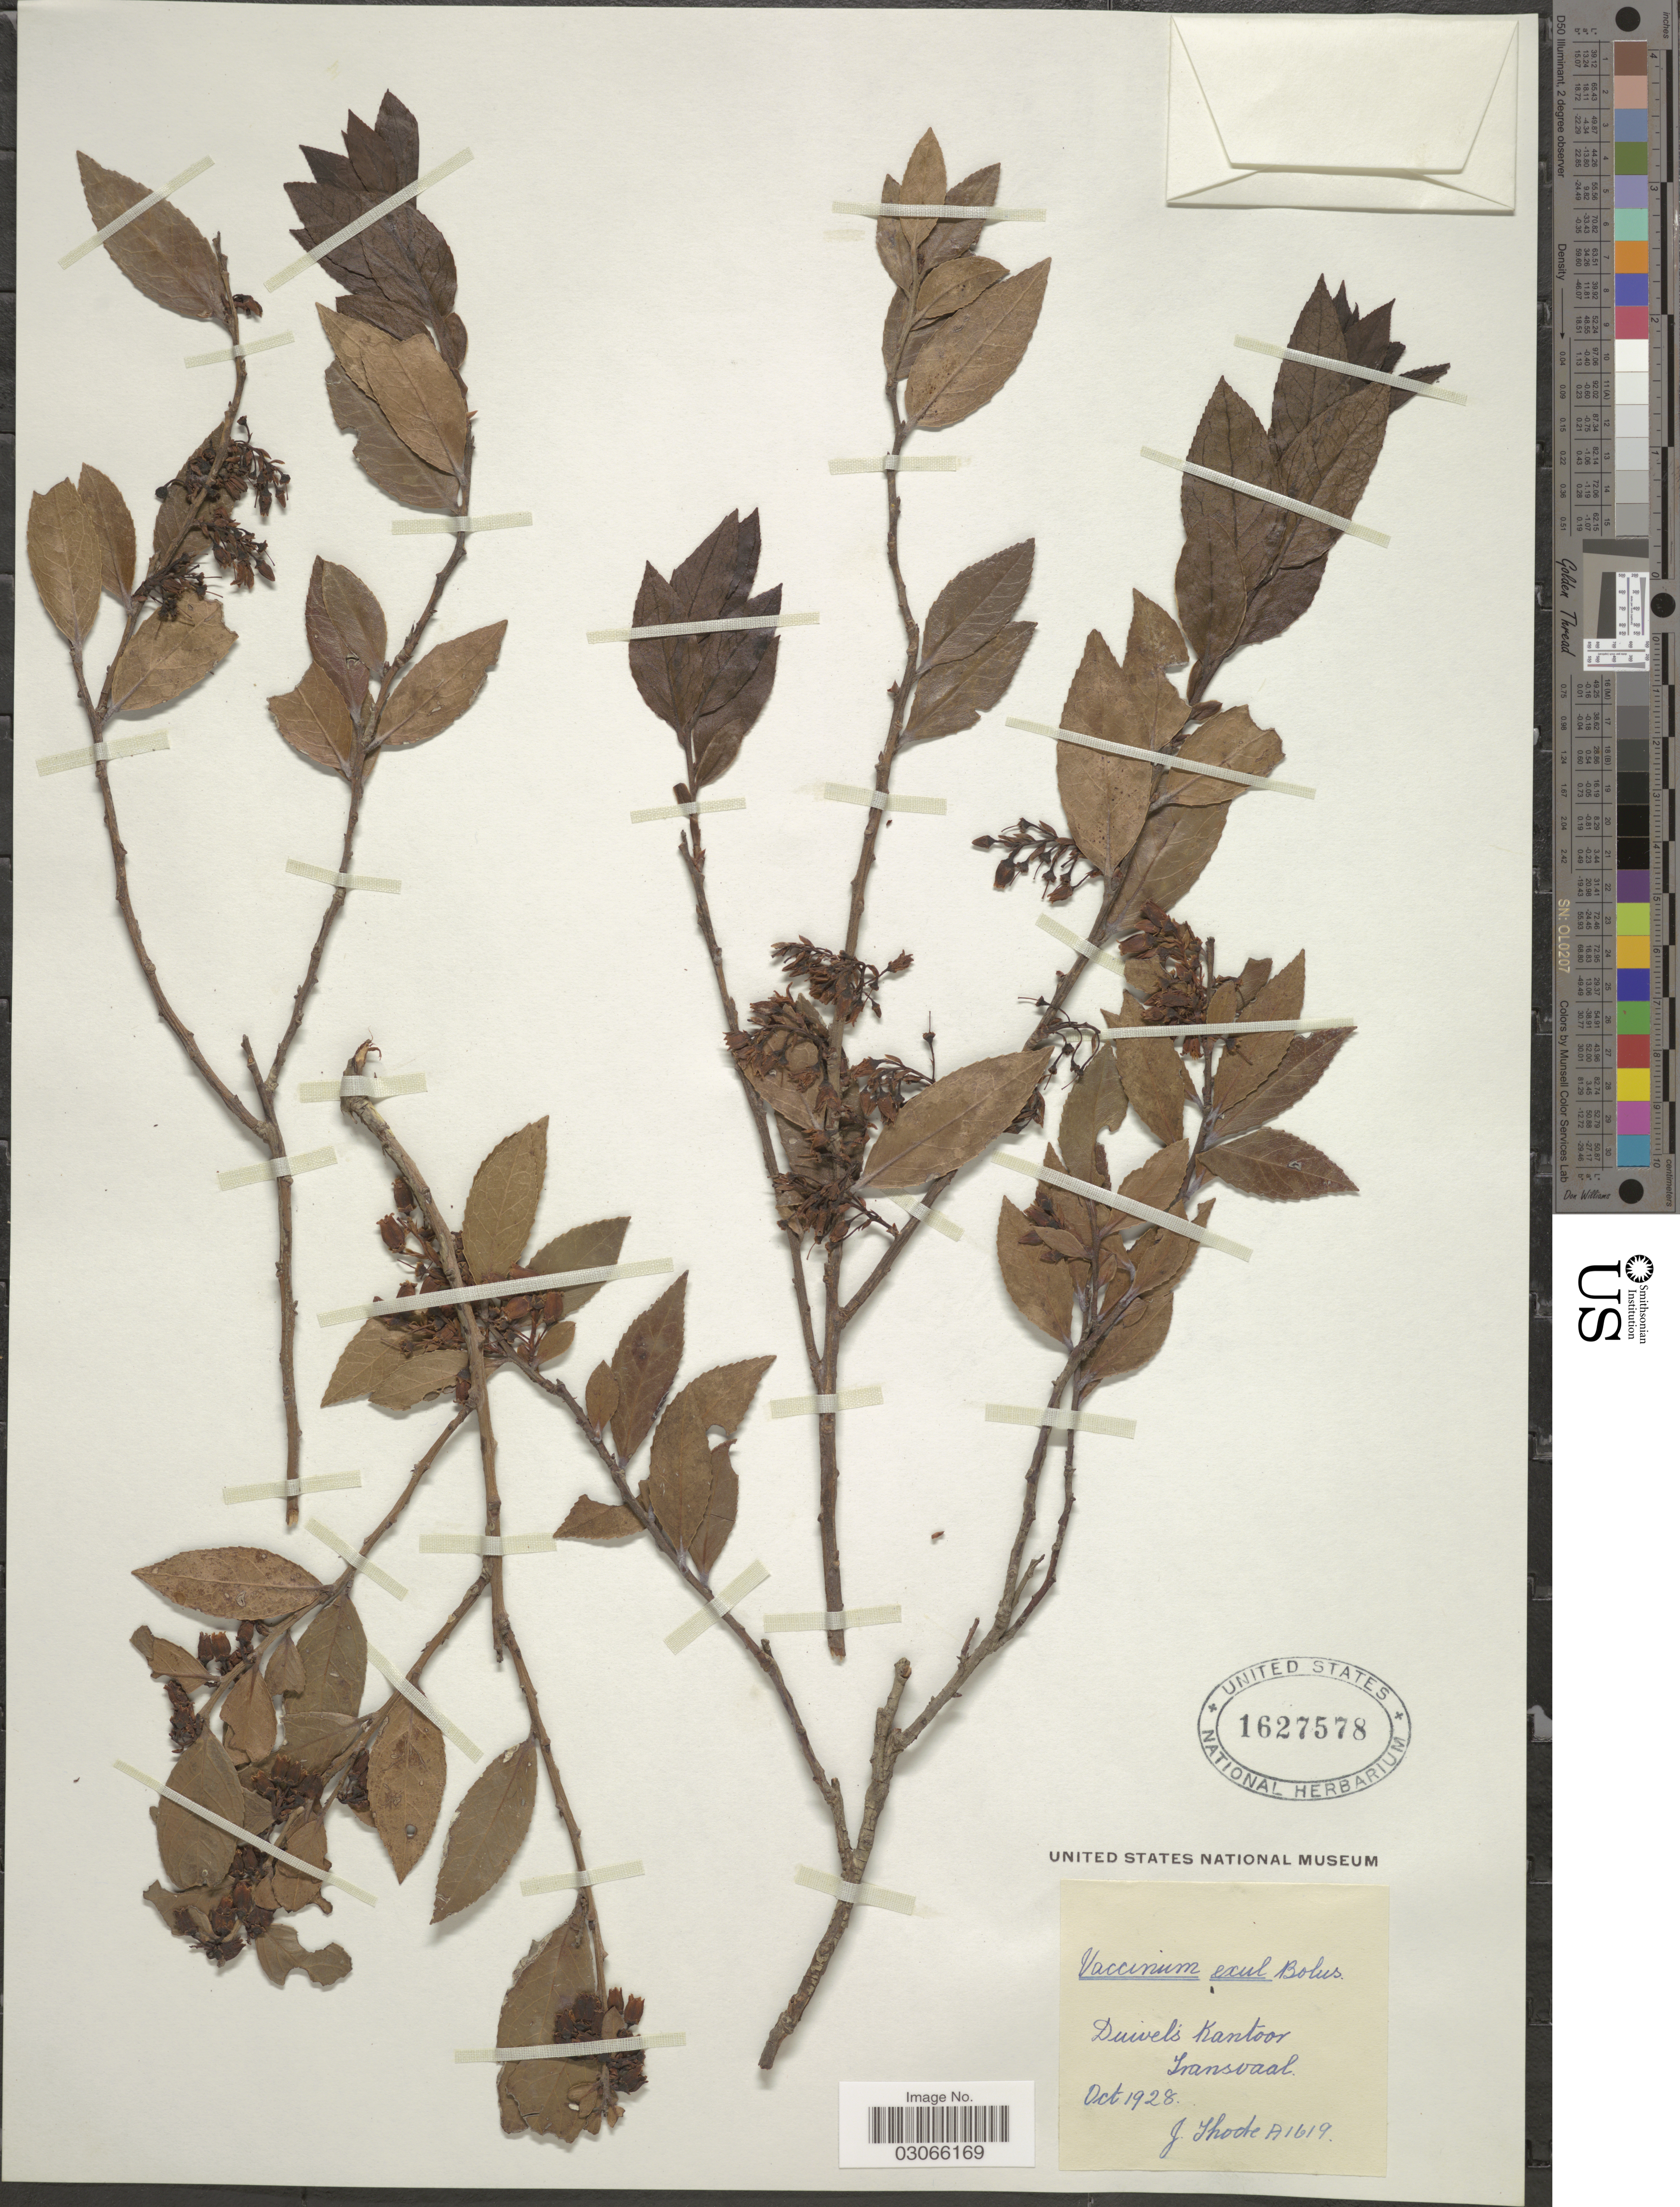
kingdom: Plantae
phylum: Tracheophyta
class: Magnoliopsida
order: Ericales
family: Ericaceae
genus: Vaccinium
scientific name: Vaccinium exul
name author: Bolus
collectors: J. Thode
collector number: A1619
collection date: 1928-10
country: South Africa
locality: Duivels Kantoor, Transvaal.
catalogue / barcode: US 1627578